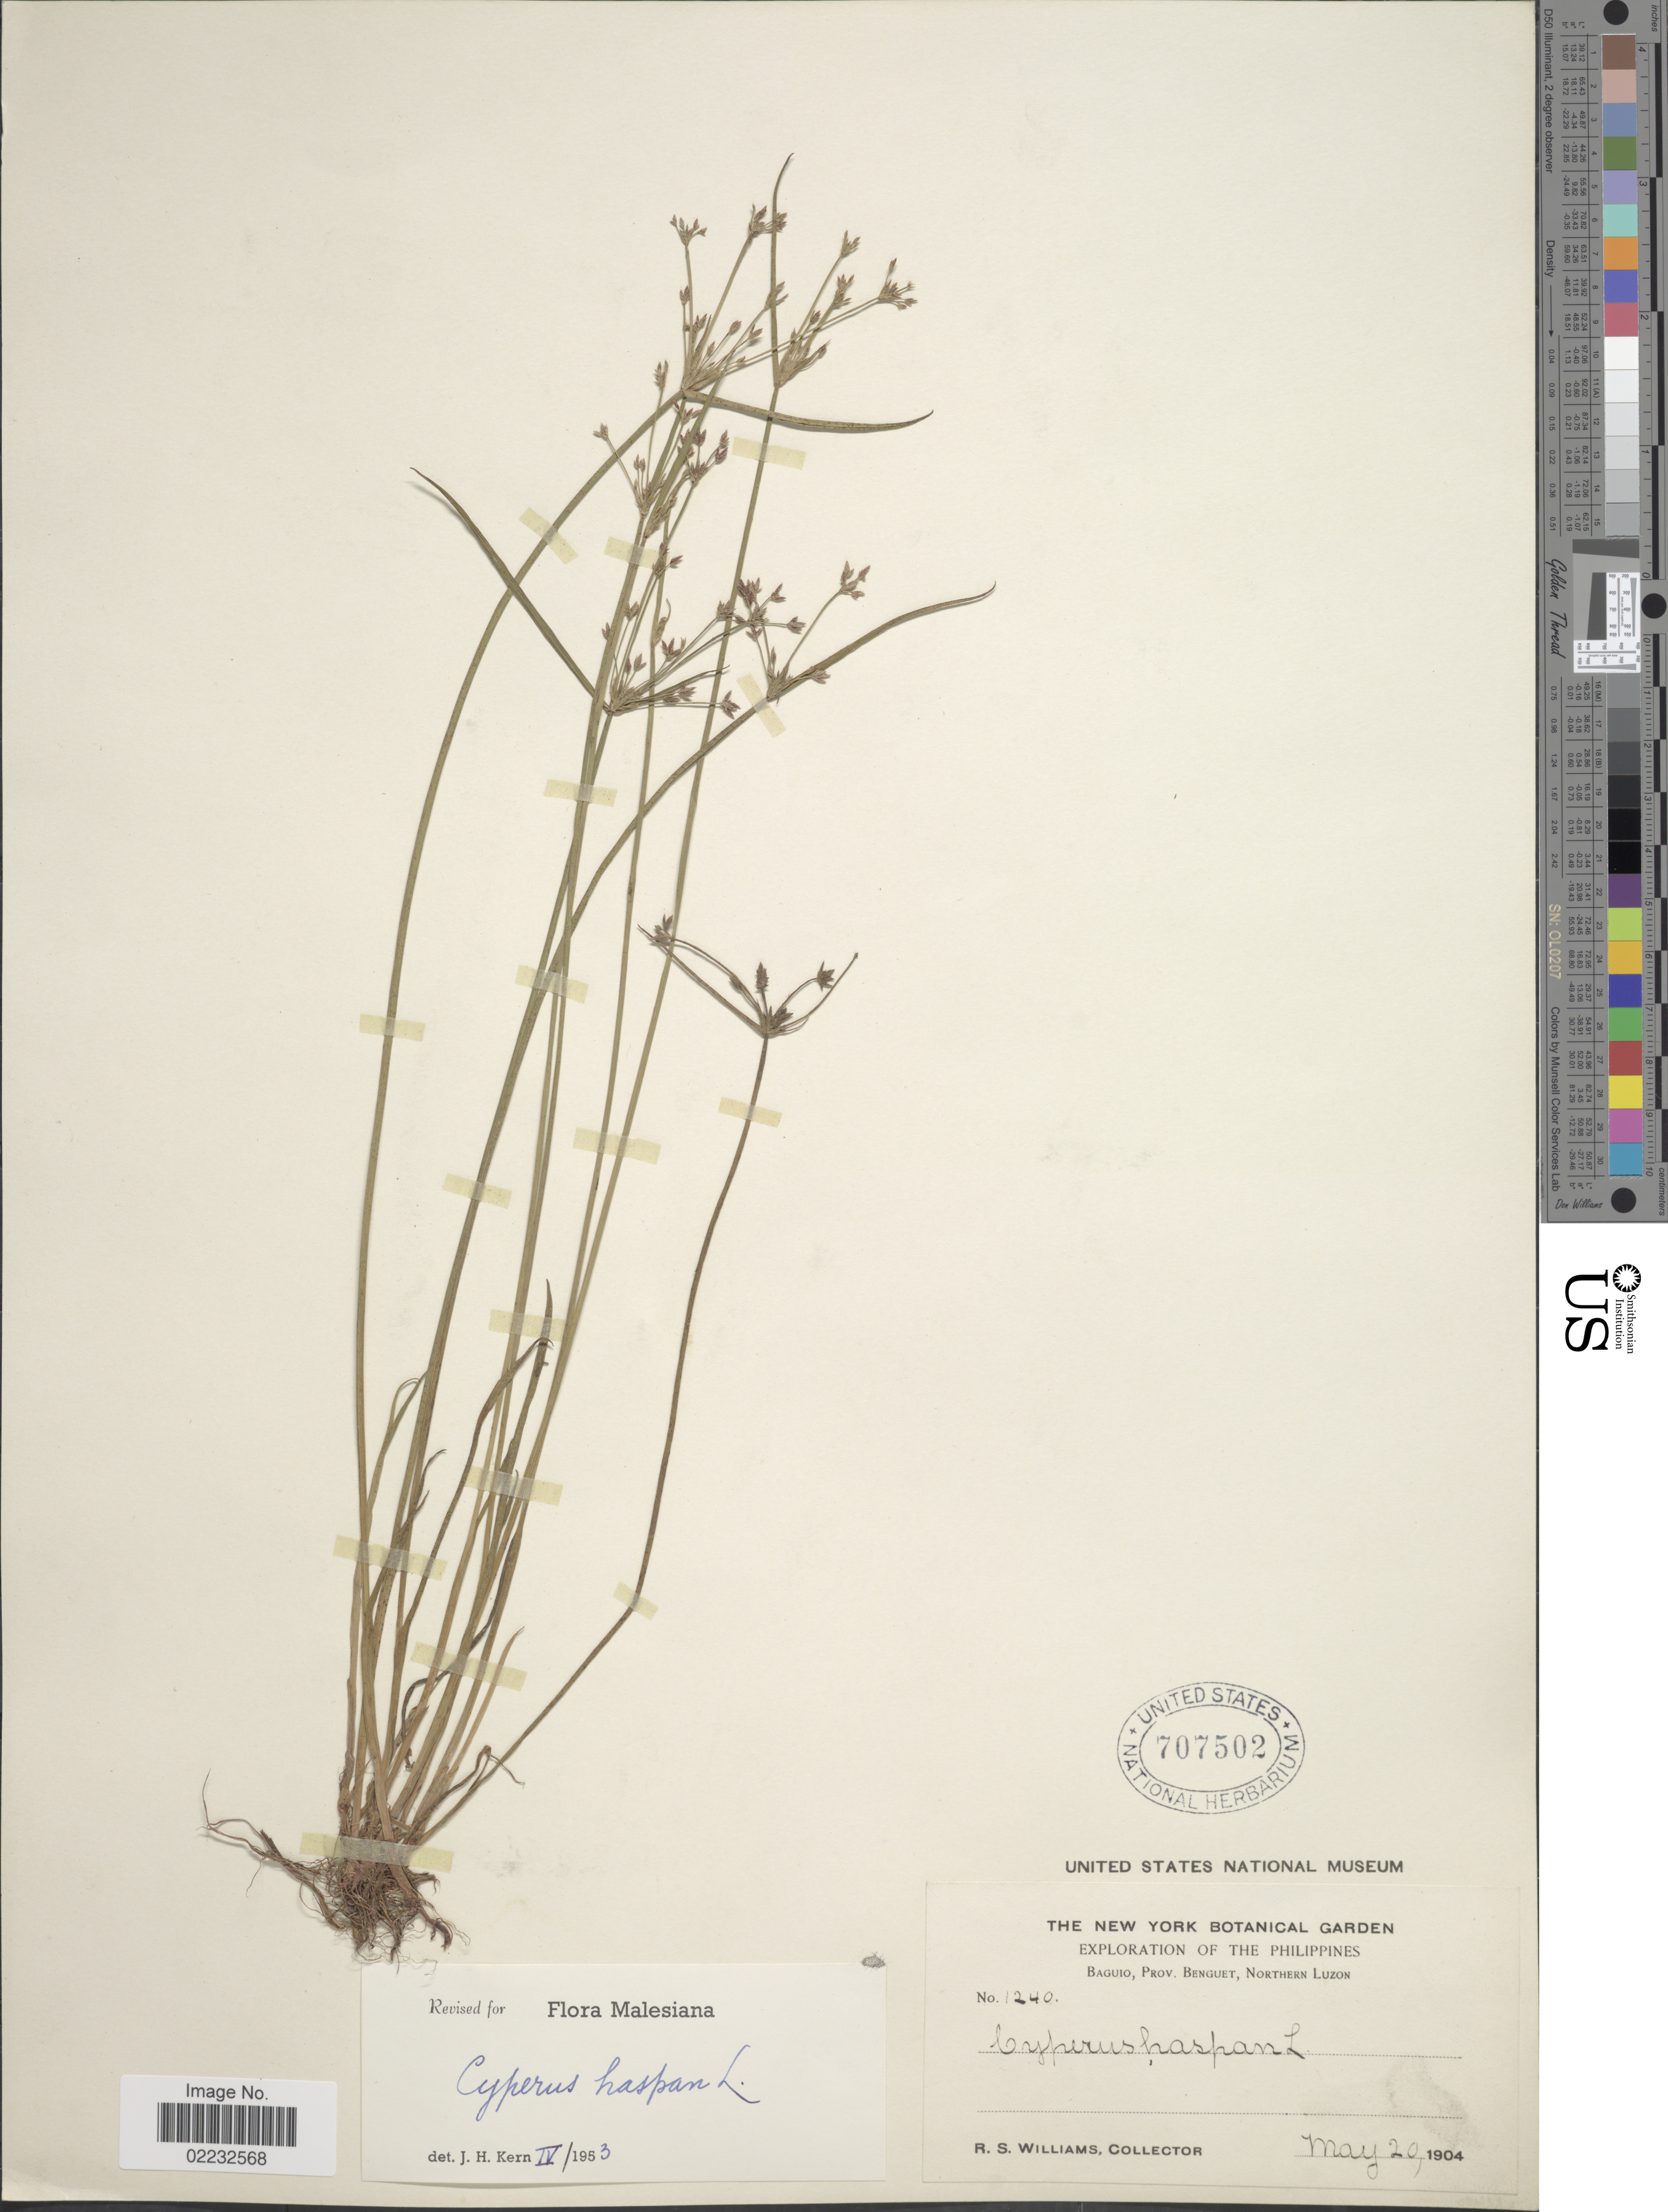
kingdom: Plantae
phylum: Tracheophyta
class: Liliopsida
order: Poales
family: Cyperaceae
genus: Cyperus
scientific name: Cyperus haspan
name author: L.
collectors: R. S. Williams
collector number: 1240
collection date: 1904-05-20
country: Philippines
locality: Baguio, Prov. Benguet, Northern Luzon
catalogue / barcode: US 707502